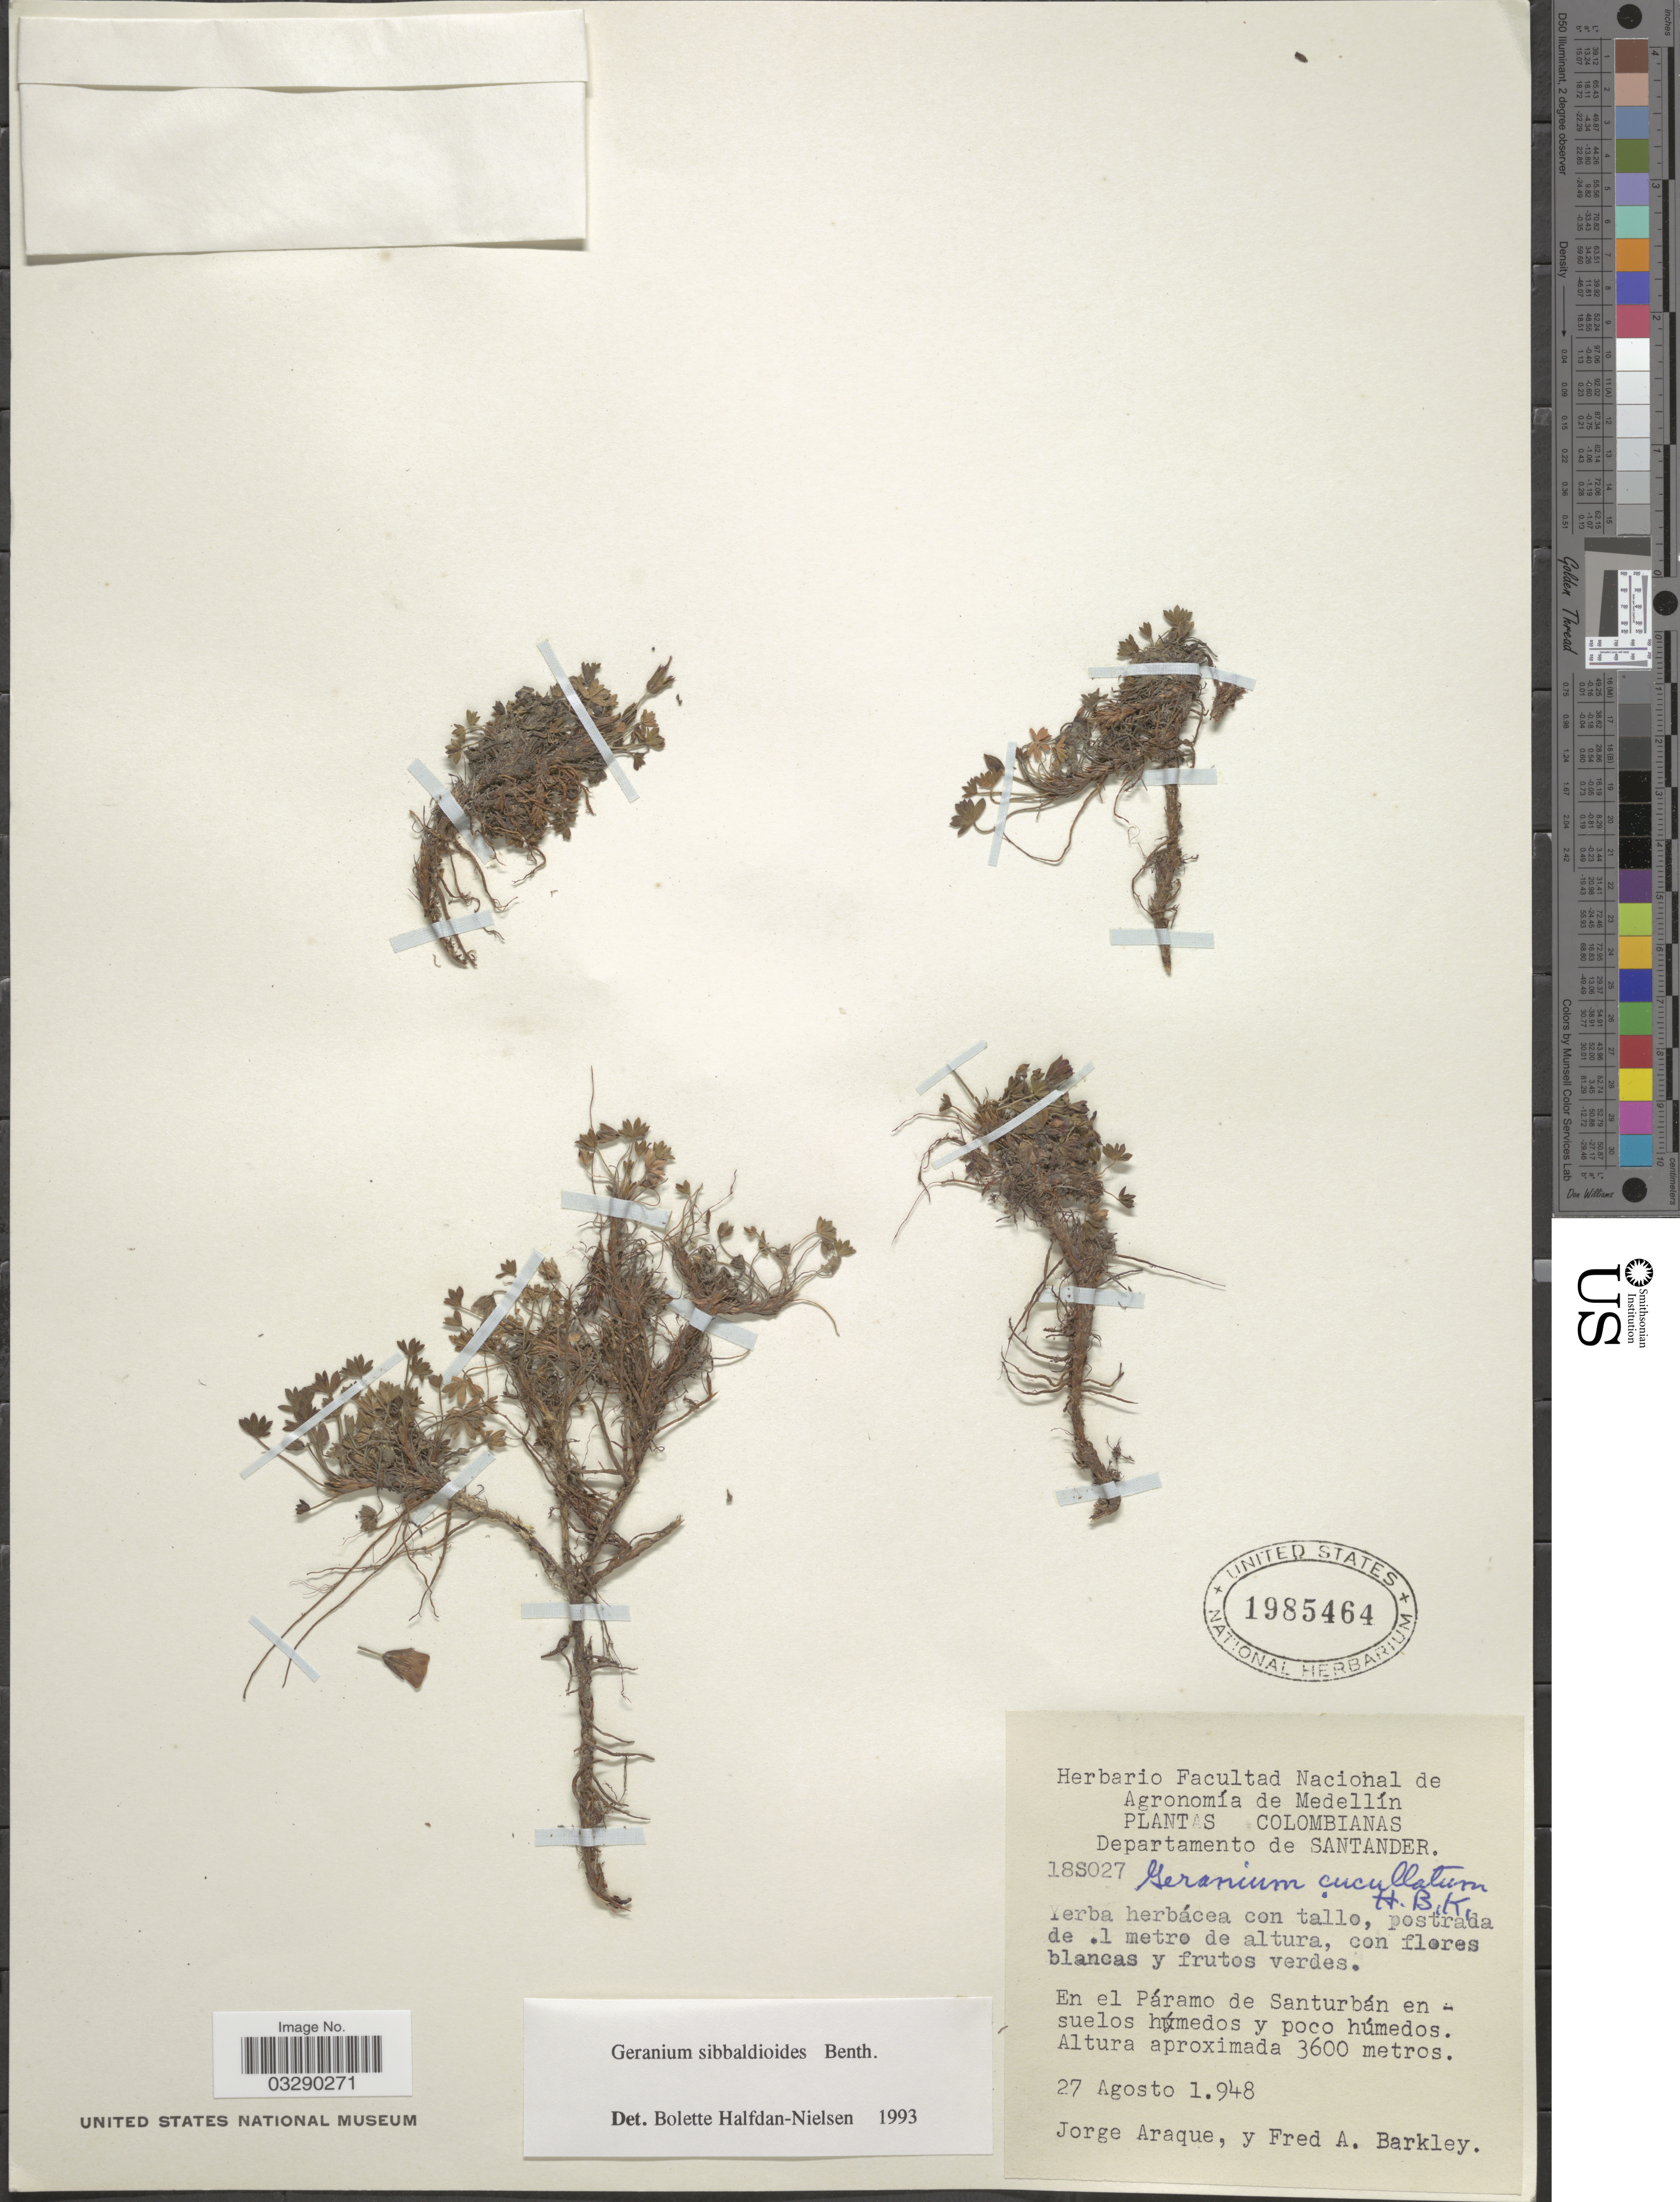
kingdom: Plantae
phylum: Tracheophyta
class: Magnoliopsida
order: Geraniales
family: Geraniaceae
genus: Geranium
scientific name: Geranium sibbaldioides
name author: Benth.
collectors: J. Araque & F. A. Barkley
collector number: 18S027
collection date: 1948-08-27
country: Colombia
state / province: Santander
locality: Departamento de Santander. En el Páramo de Santurbán.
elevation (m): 3600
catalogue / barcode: US 1985464